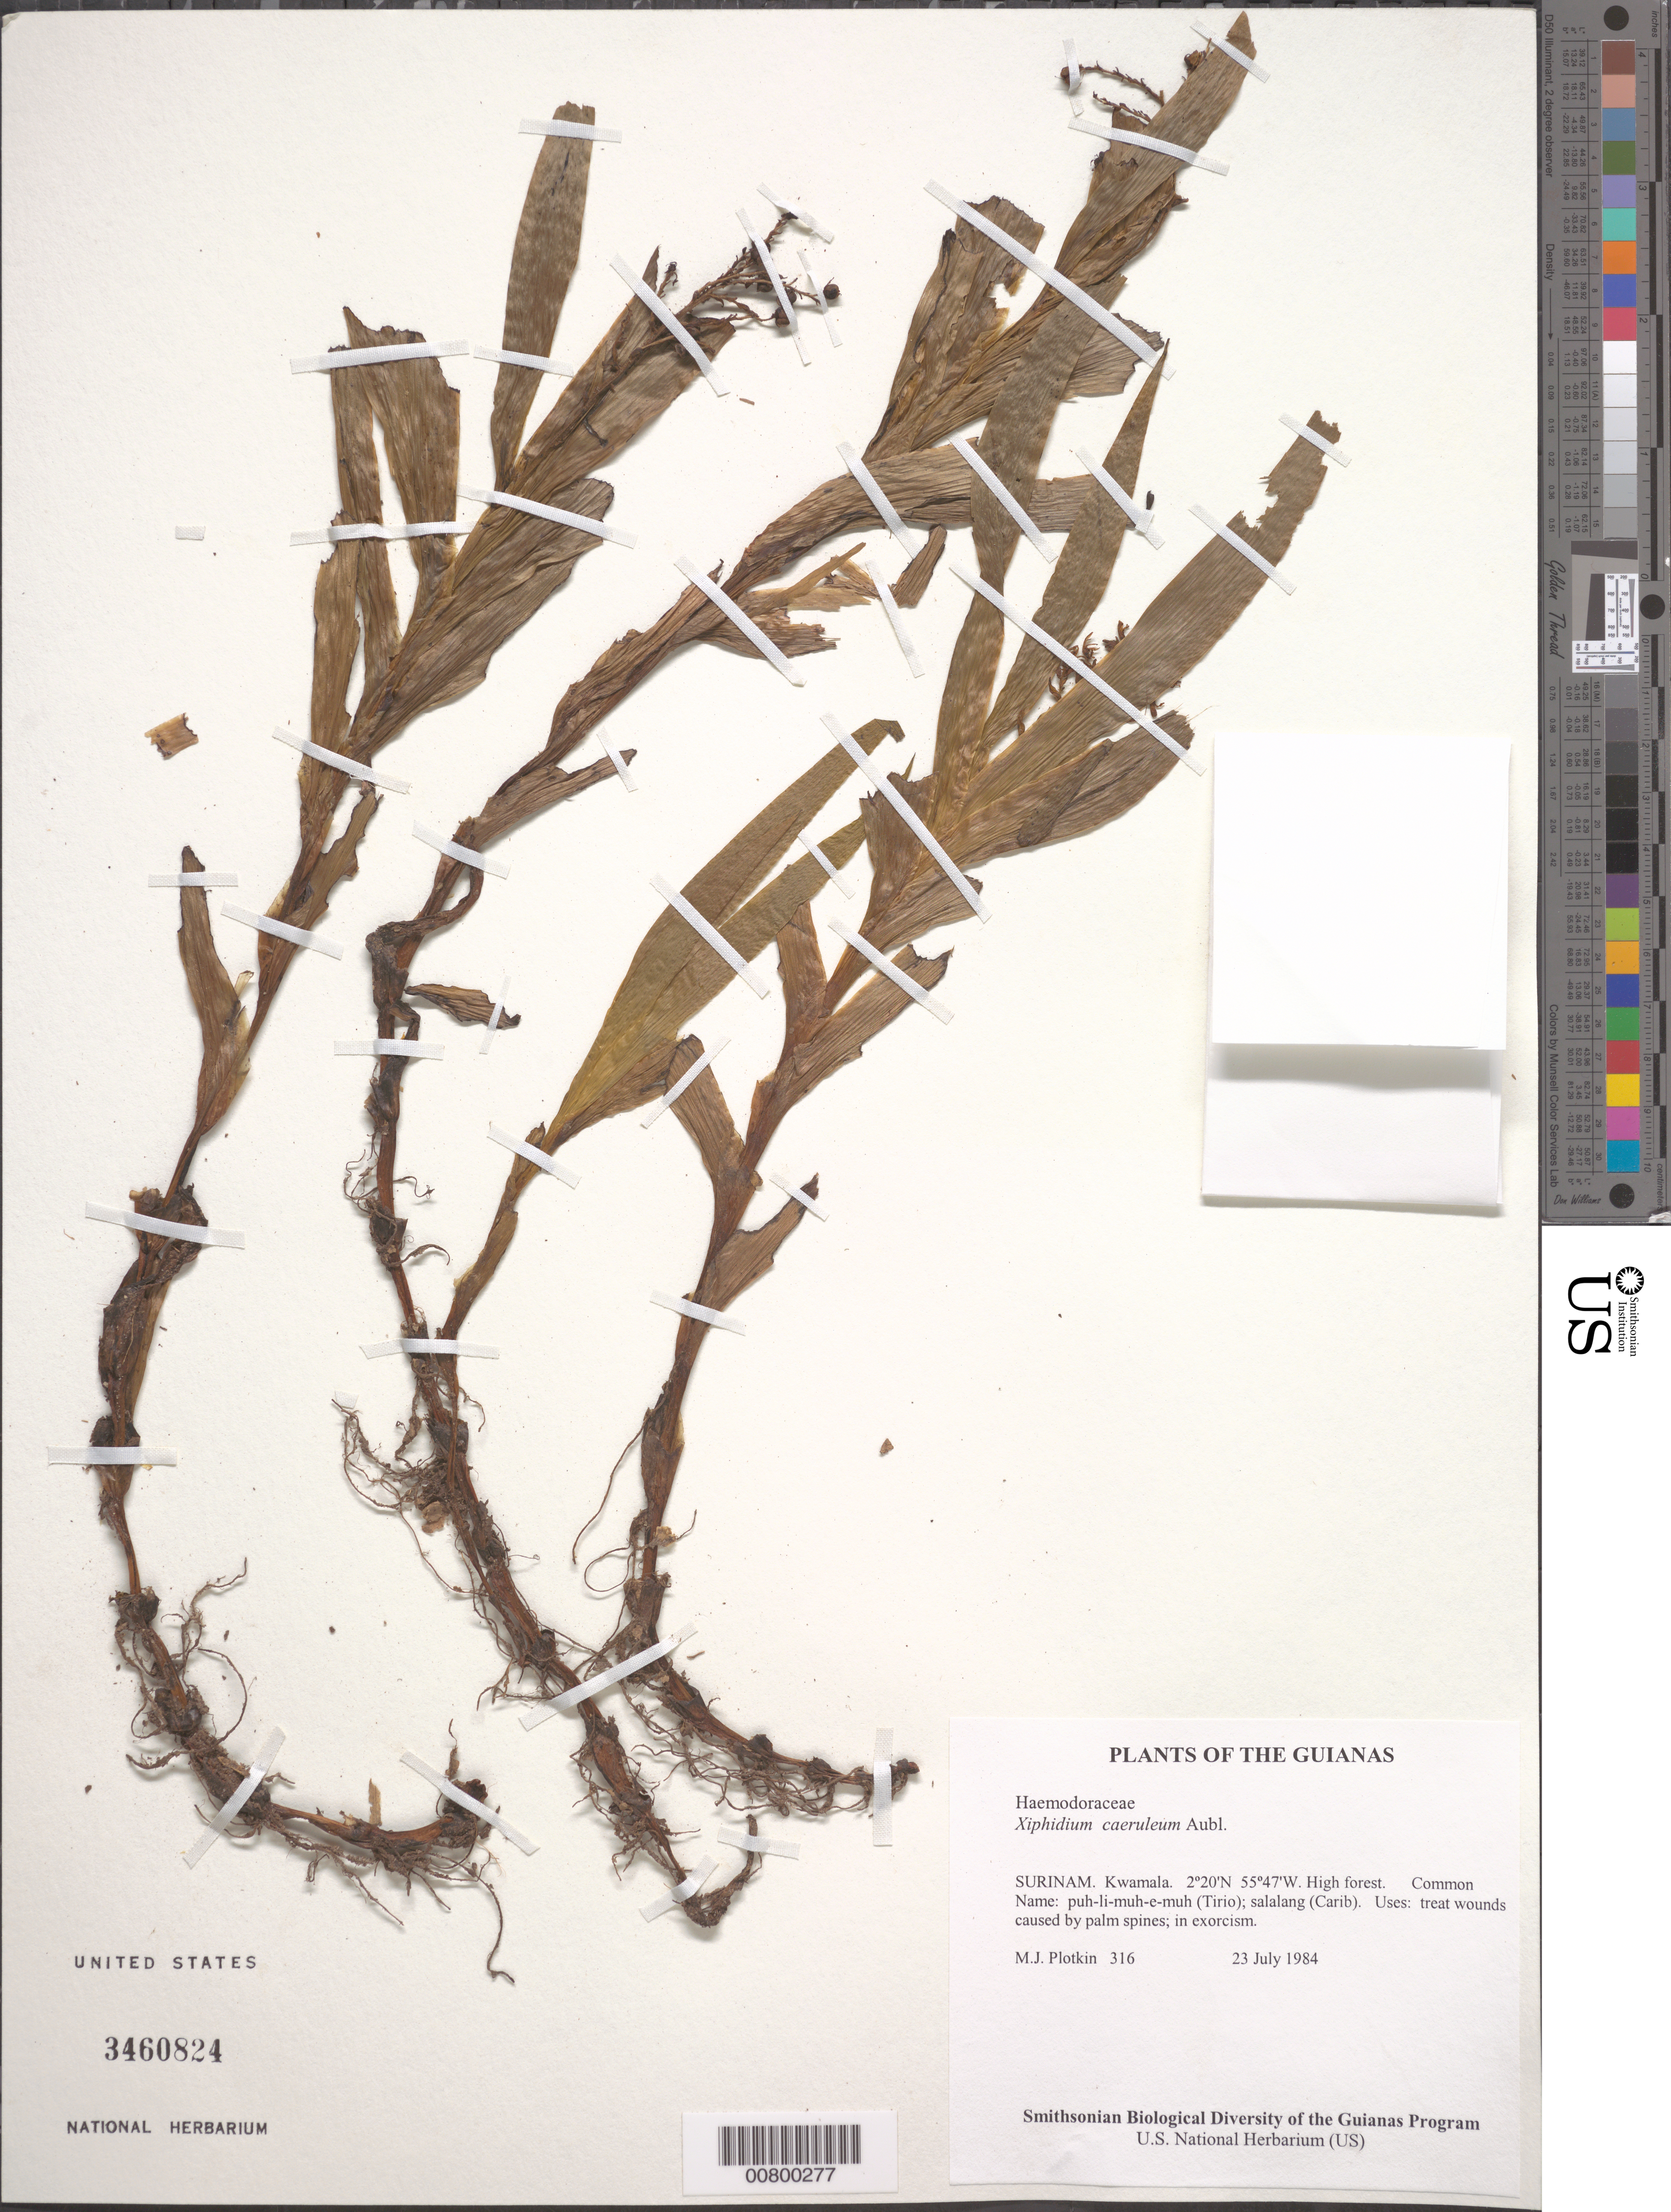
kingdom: Plantae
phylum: Tracheophyta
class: Liliopsida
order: Commelinales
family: Haemodoraceae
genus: Xiphidium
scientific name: Xiphidium caeruleum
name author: Aubl.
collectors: M. Plotkin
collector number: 316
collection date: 1984-07-23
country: Suriname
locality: The Guianas. Surinam. Kwamala.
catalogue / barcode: US 3460824